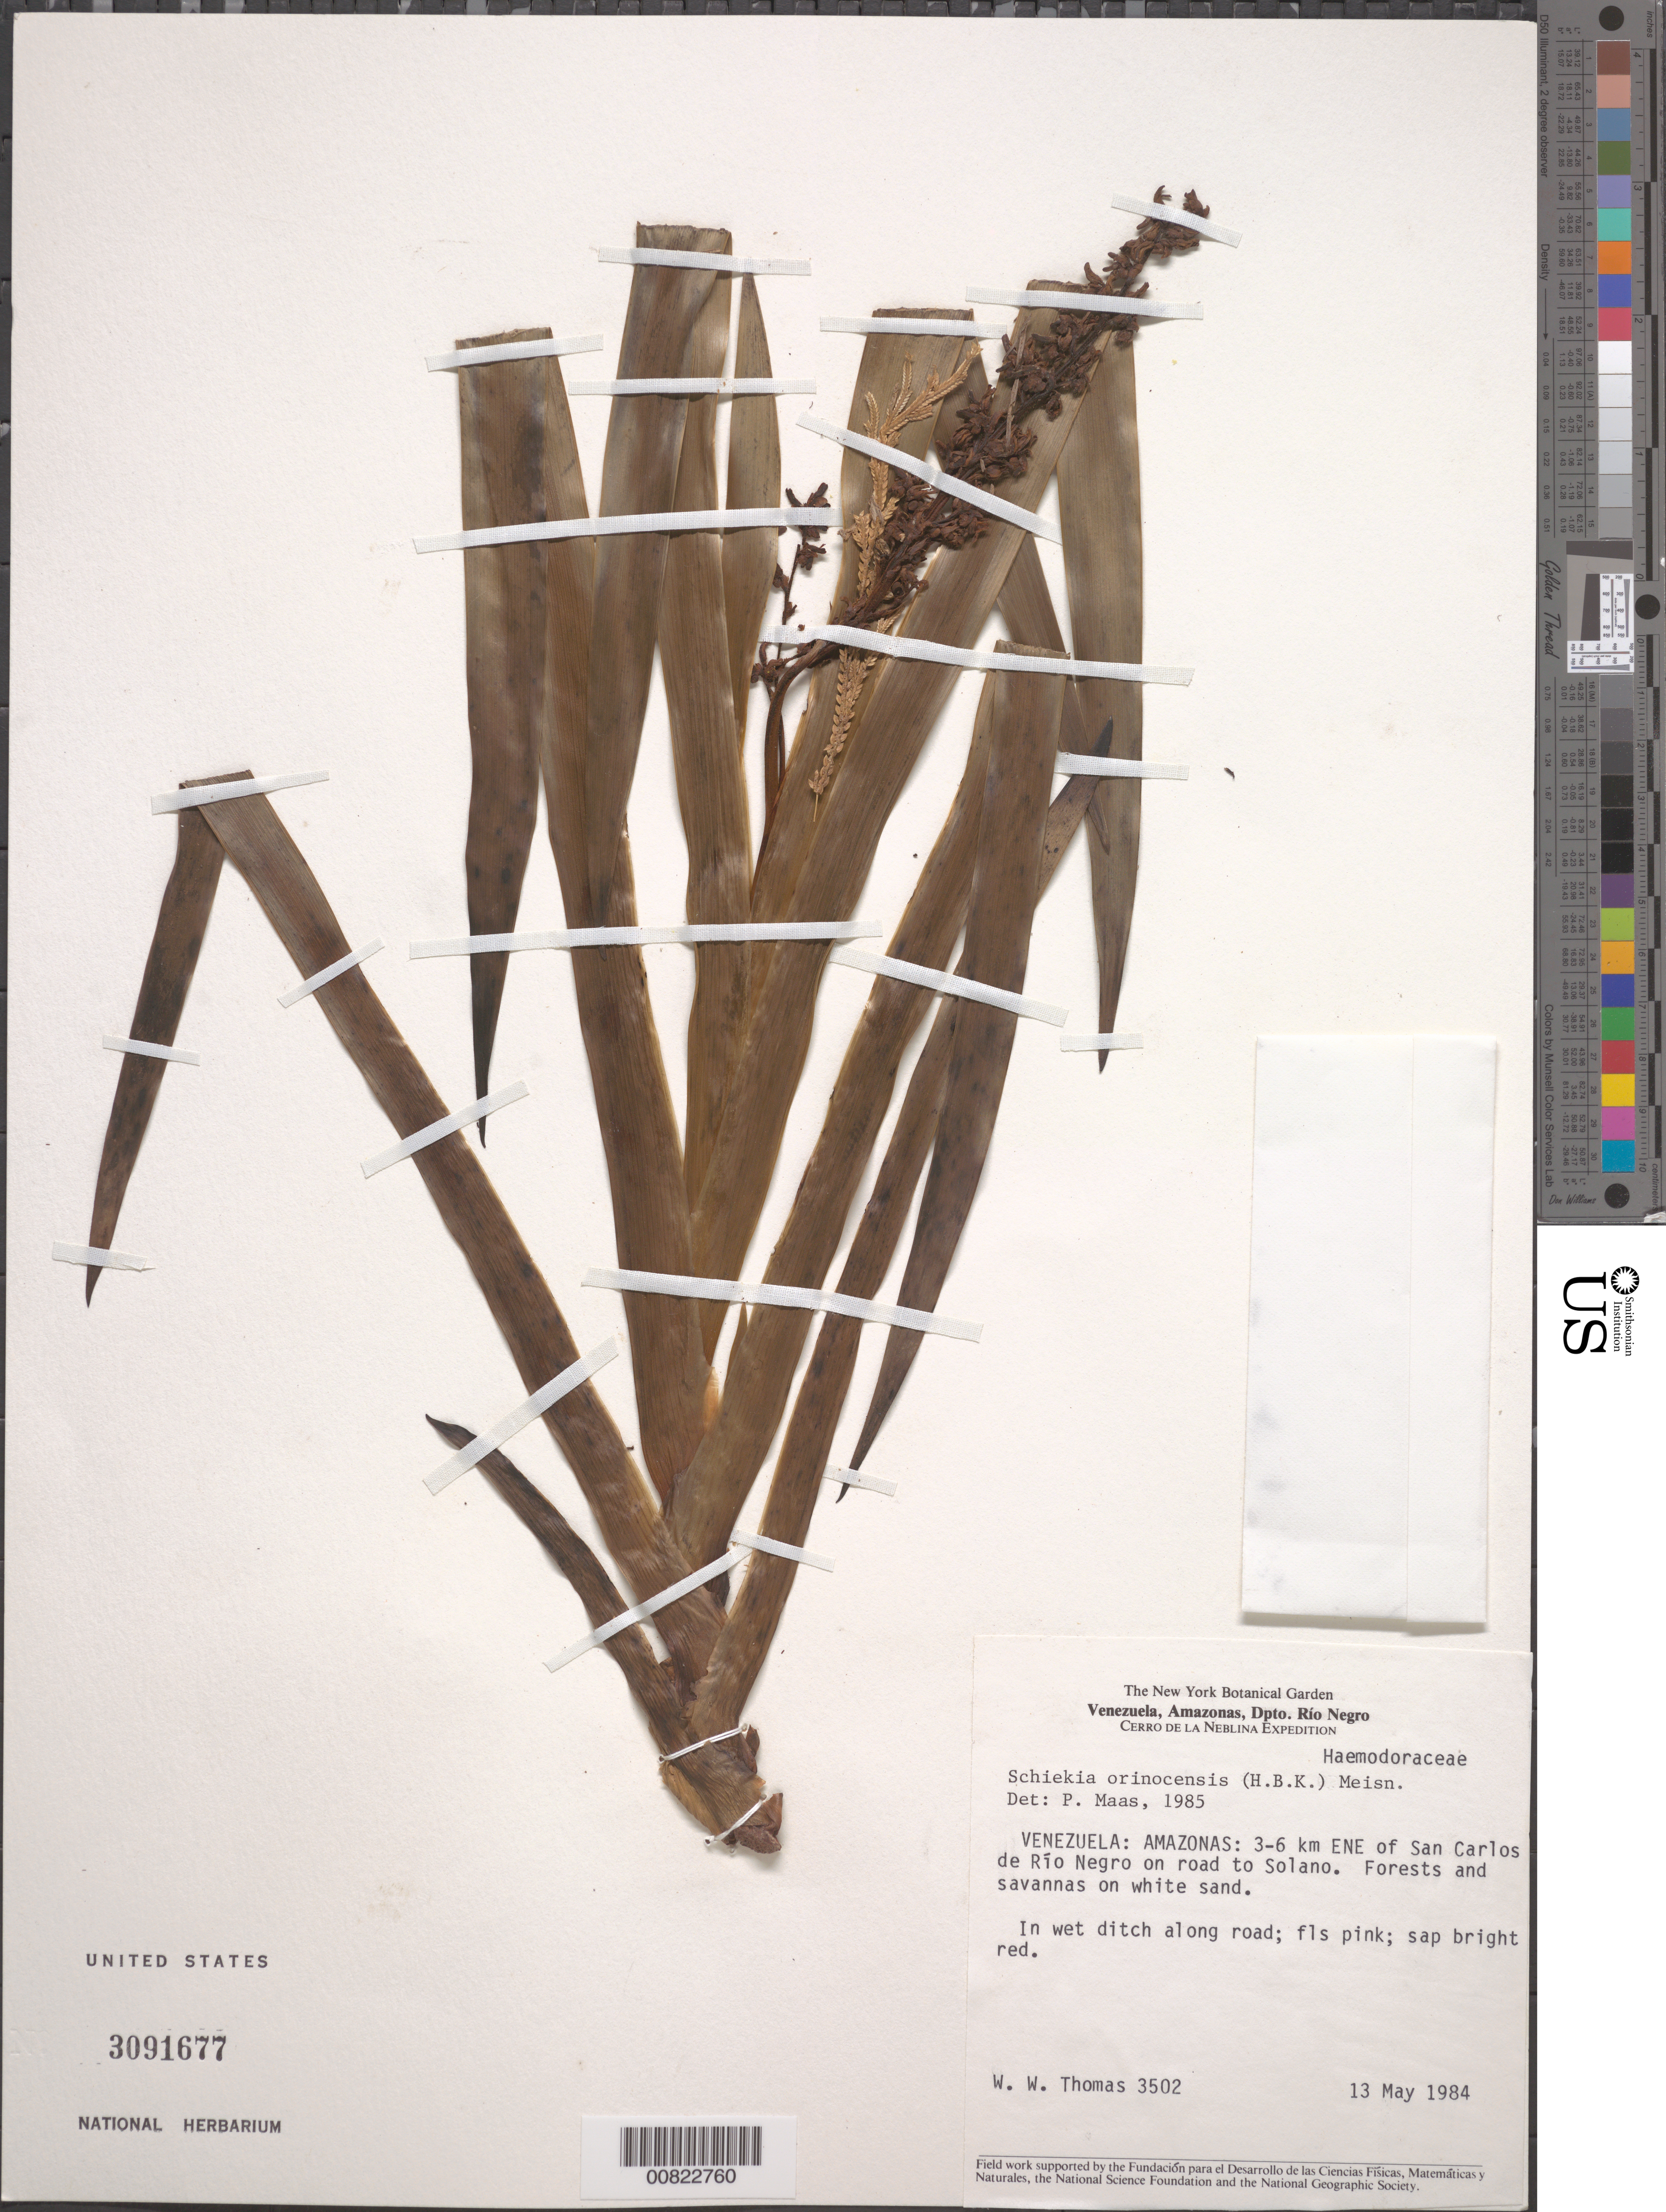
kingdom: Plantae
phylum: Tracheophyta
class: Liliopsida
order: Commelinales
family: Haemodoraceae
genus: Schiekia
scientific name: Schiekia orinocensis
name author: (Kunth) Meisn.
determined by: Maas, Paul J. M.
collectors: W. W. Thomas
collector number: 3502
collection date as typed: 13-May-84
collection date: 1984-05-13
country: Venezuela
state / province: Amazonas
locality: San Carlos de Río Negro, 3-6 km ENE of, on road to Solano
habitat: Forests and savannas on white sand; in wet ditch along road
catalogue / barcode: US 3091677